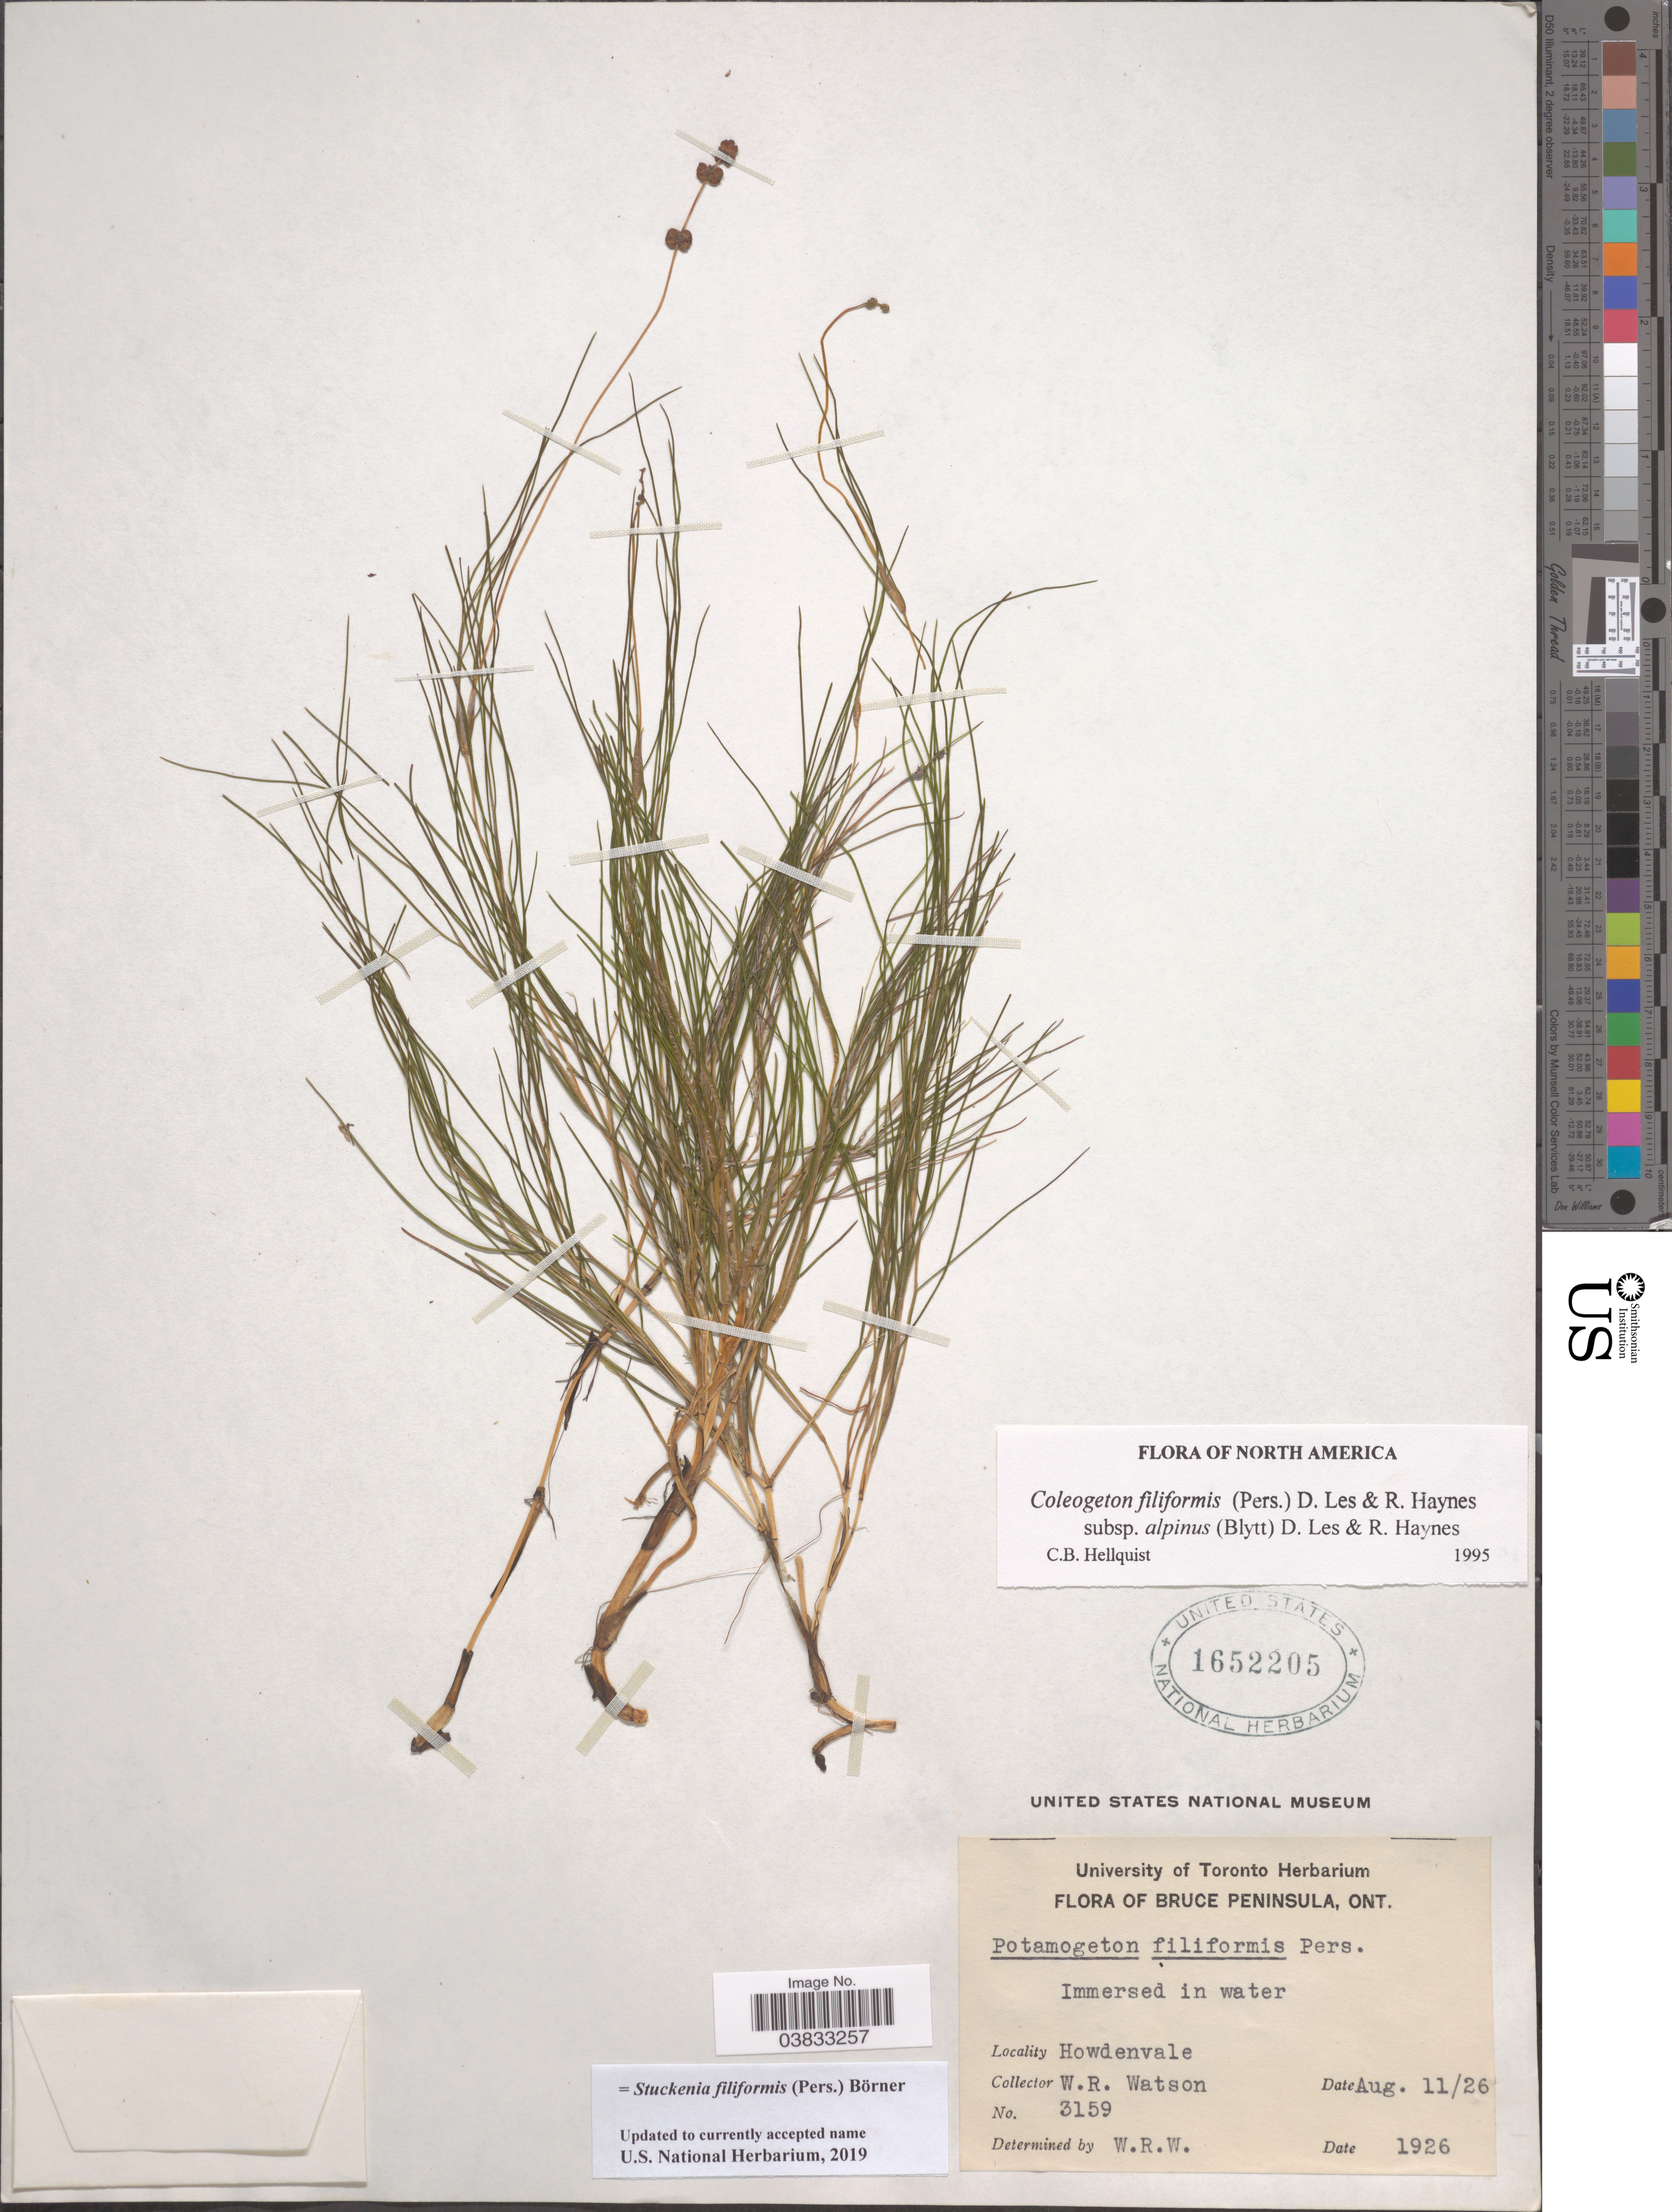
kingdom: Plantae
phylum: Tracheophyta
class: Liliopsida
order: Alismatales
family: Potamogetonaceae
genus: Stuckenia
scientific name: Stuckenia filiformis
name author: (Pers.) Börner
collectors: W. R. Watson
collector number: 3159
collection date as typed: Transcribed d/m/y: 11/8/26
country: Canada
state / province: Ontario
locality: Bruce Peninsula. Howdenvale.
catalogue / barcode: US 1652205